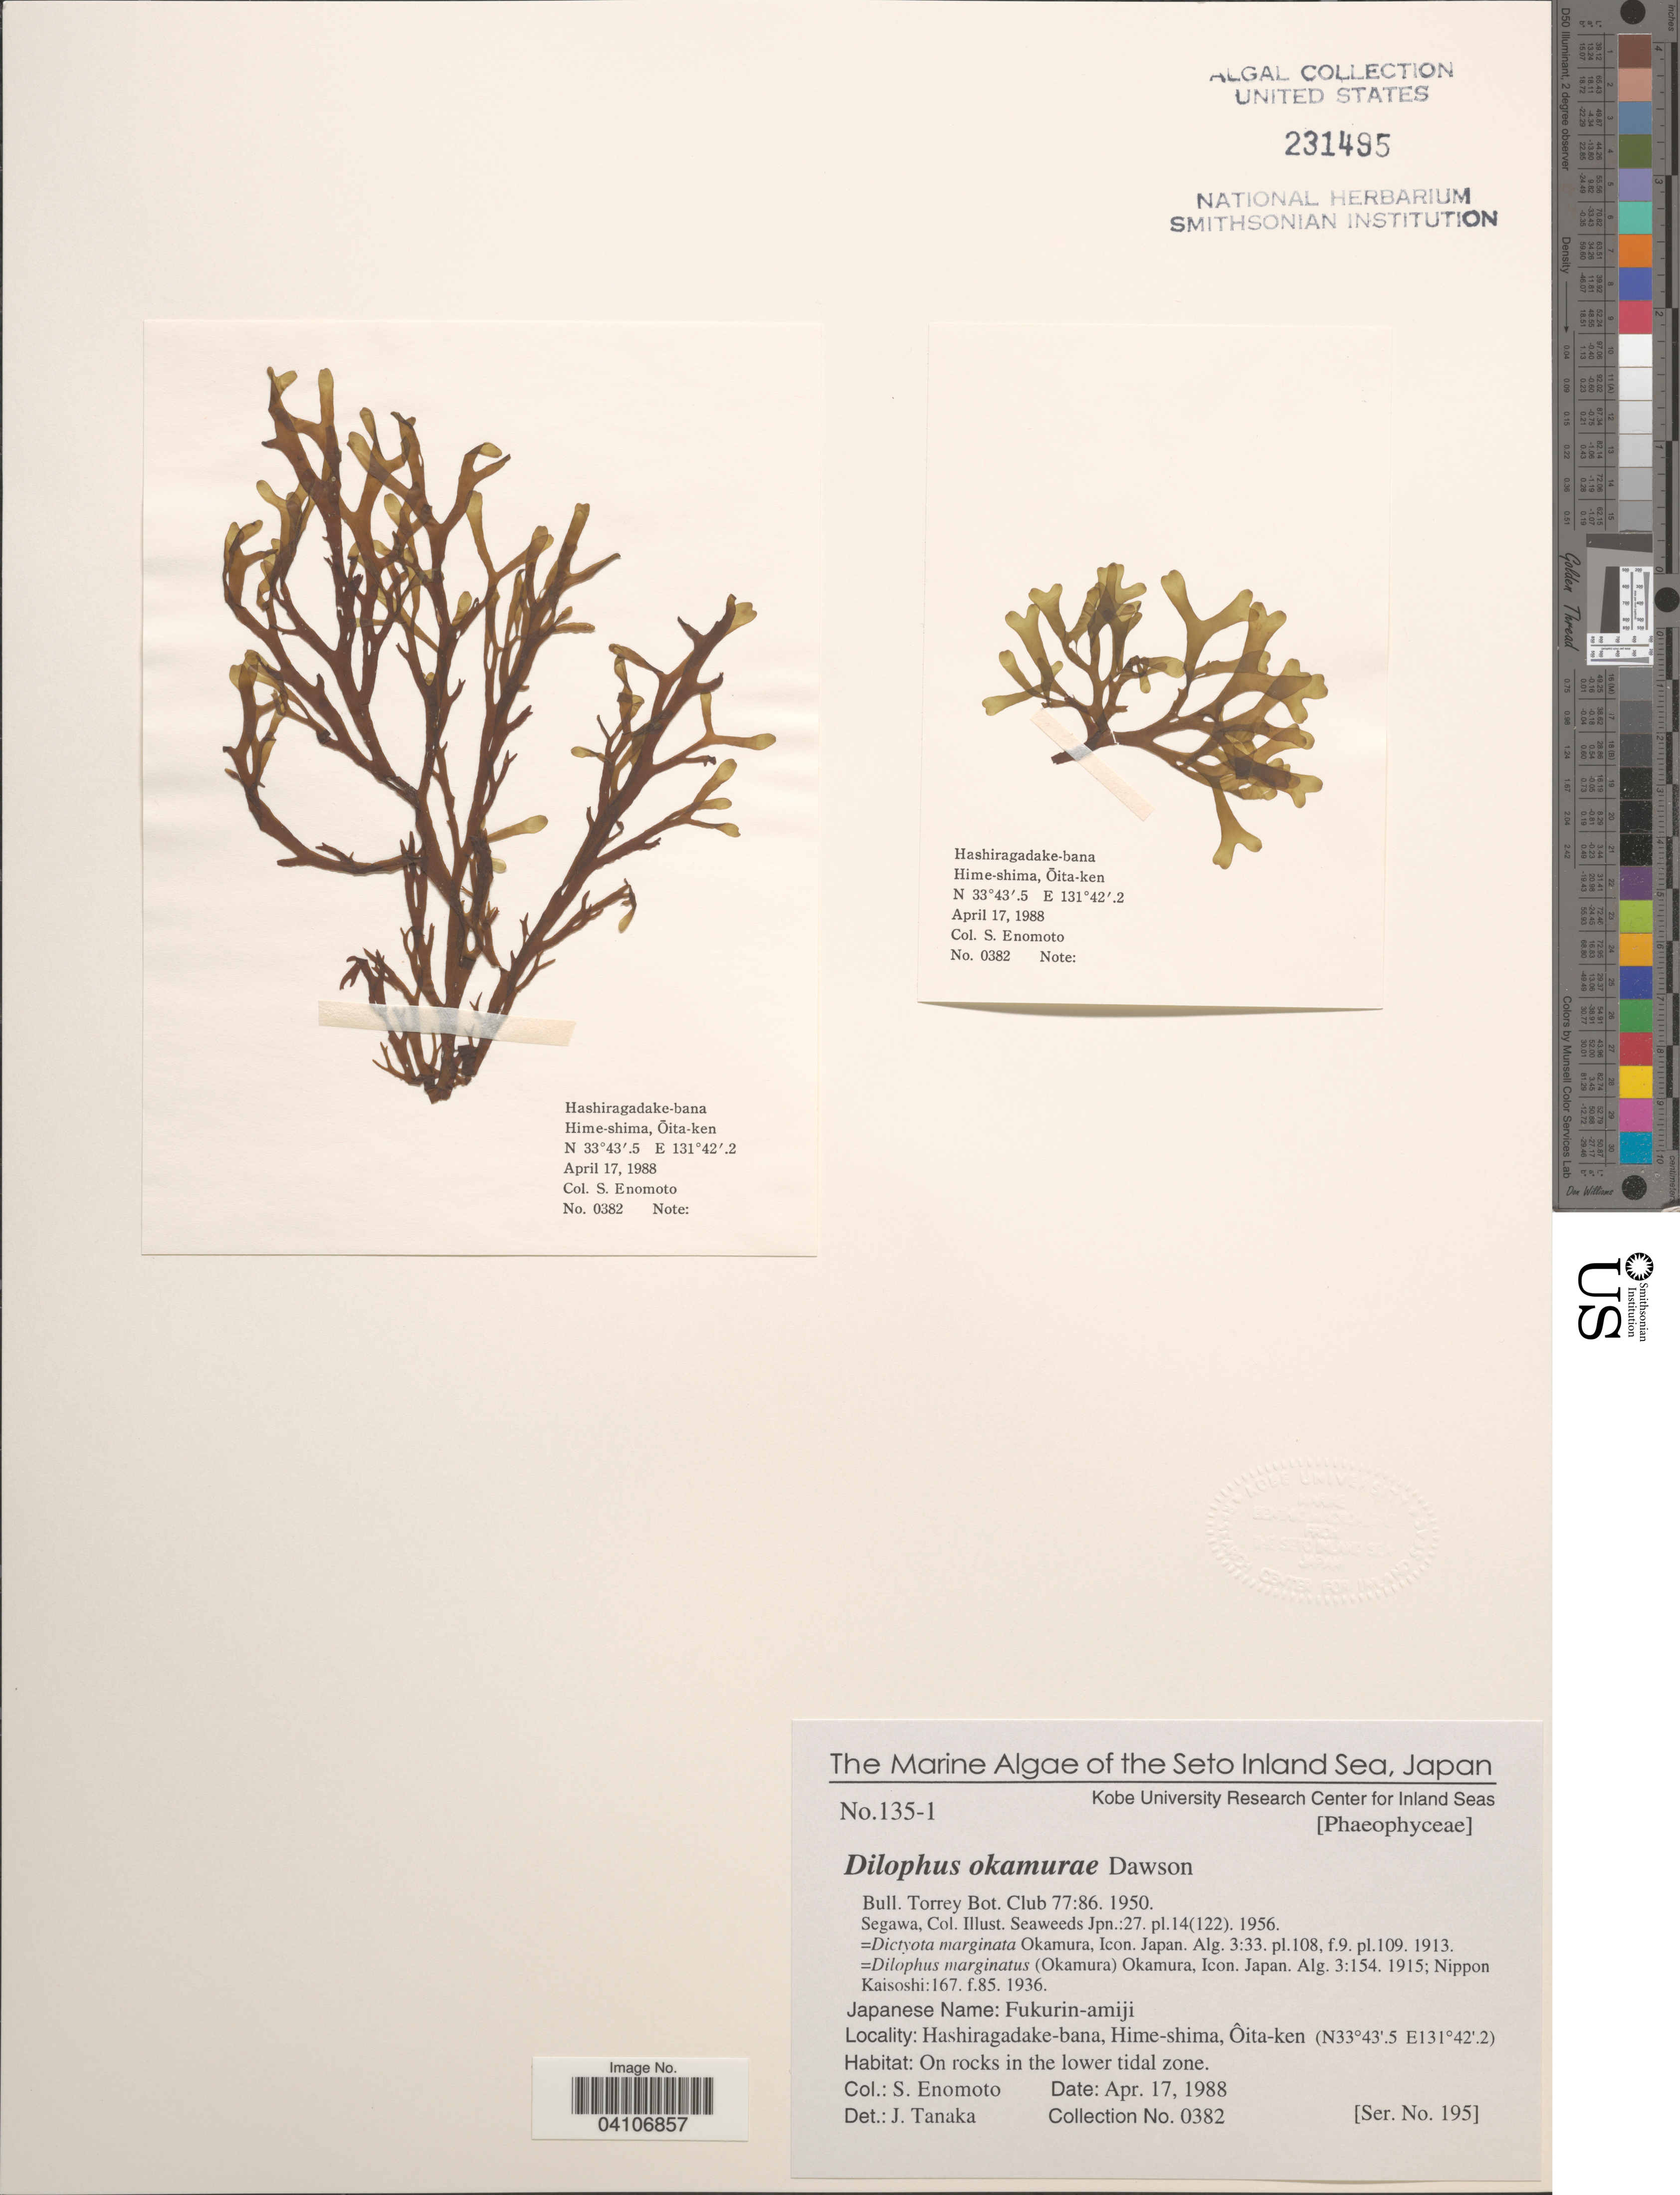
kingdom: Chromista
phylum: Ochrophyta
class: Phaeophyceae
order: Dictyotales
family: Dictyotaceae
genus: Rugulopteryx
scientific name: Rugulopteryx okamurae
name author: (E.Y. Dawson) I.K. Hwang et al.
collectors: S. Enomoto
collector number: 0382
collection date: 1988-04-17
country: Japan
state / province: Oita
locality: The Seto Inland Sea. Hashiragadake-bana, Hime-shima, Ôita-ken. On rocks in the lower tidal zone.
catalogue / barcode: US 231495